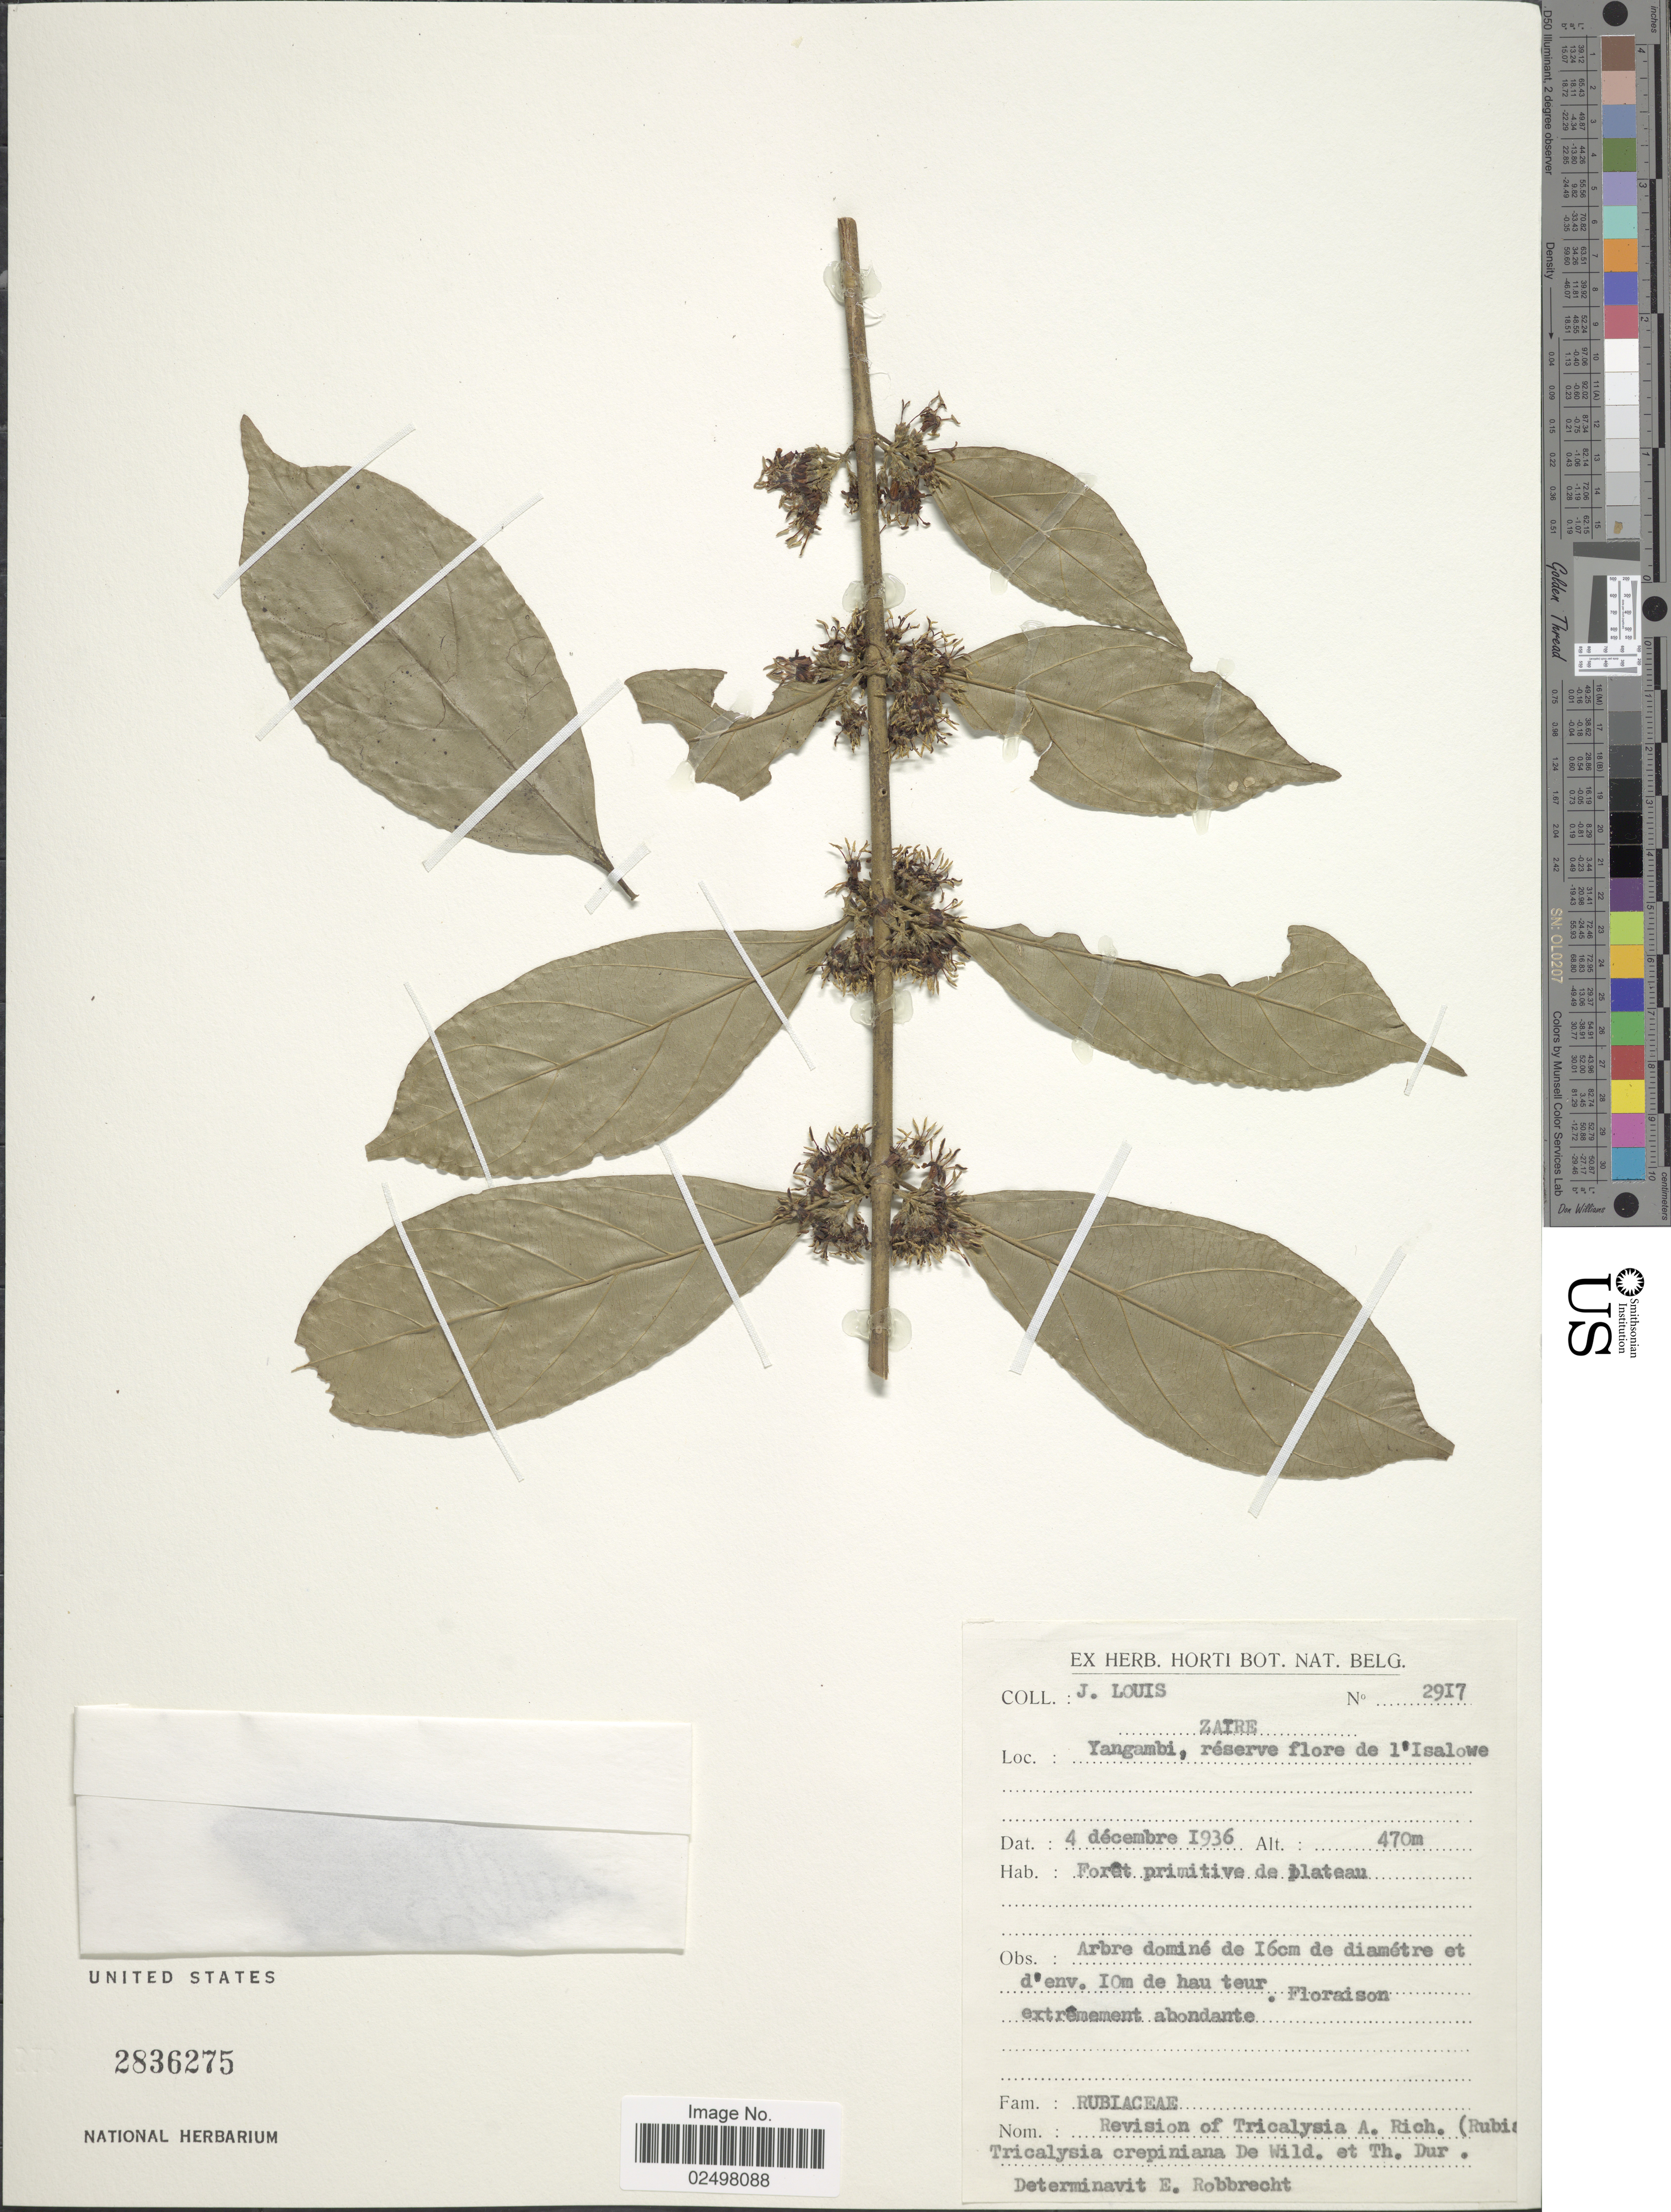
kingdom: Plantae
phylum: Tracheophyta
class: Magnoliopsida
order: Gentianales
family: Rubiaceae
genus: Tricalysia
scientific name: Tricalysia crepiniana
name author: De Wild. & Durand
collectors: J. Louis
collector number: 2917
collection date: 1936-12-04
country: Congo, Democratic Republic of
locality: Zaire, Yangambi, reserve-flore de l' Isalowe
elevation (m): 470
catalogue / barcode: US 2836275